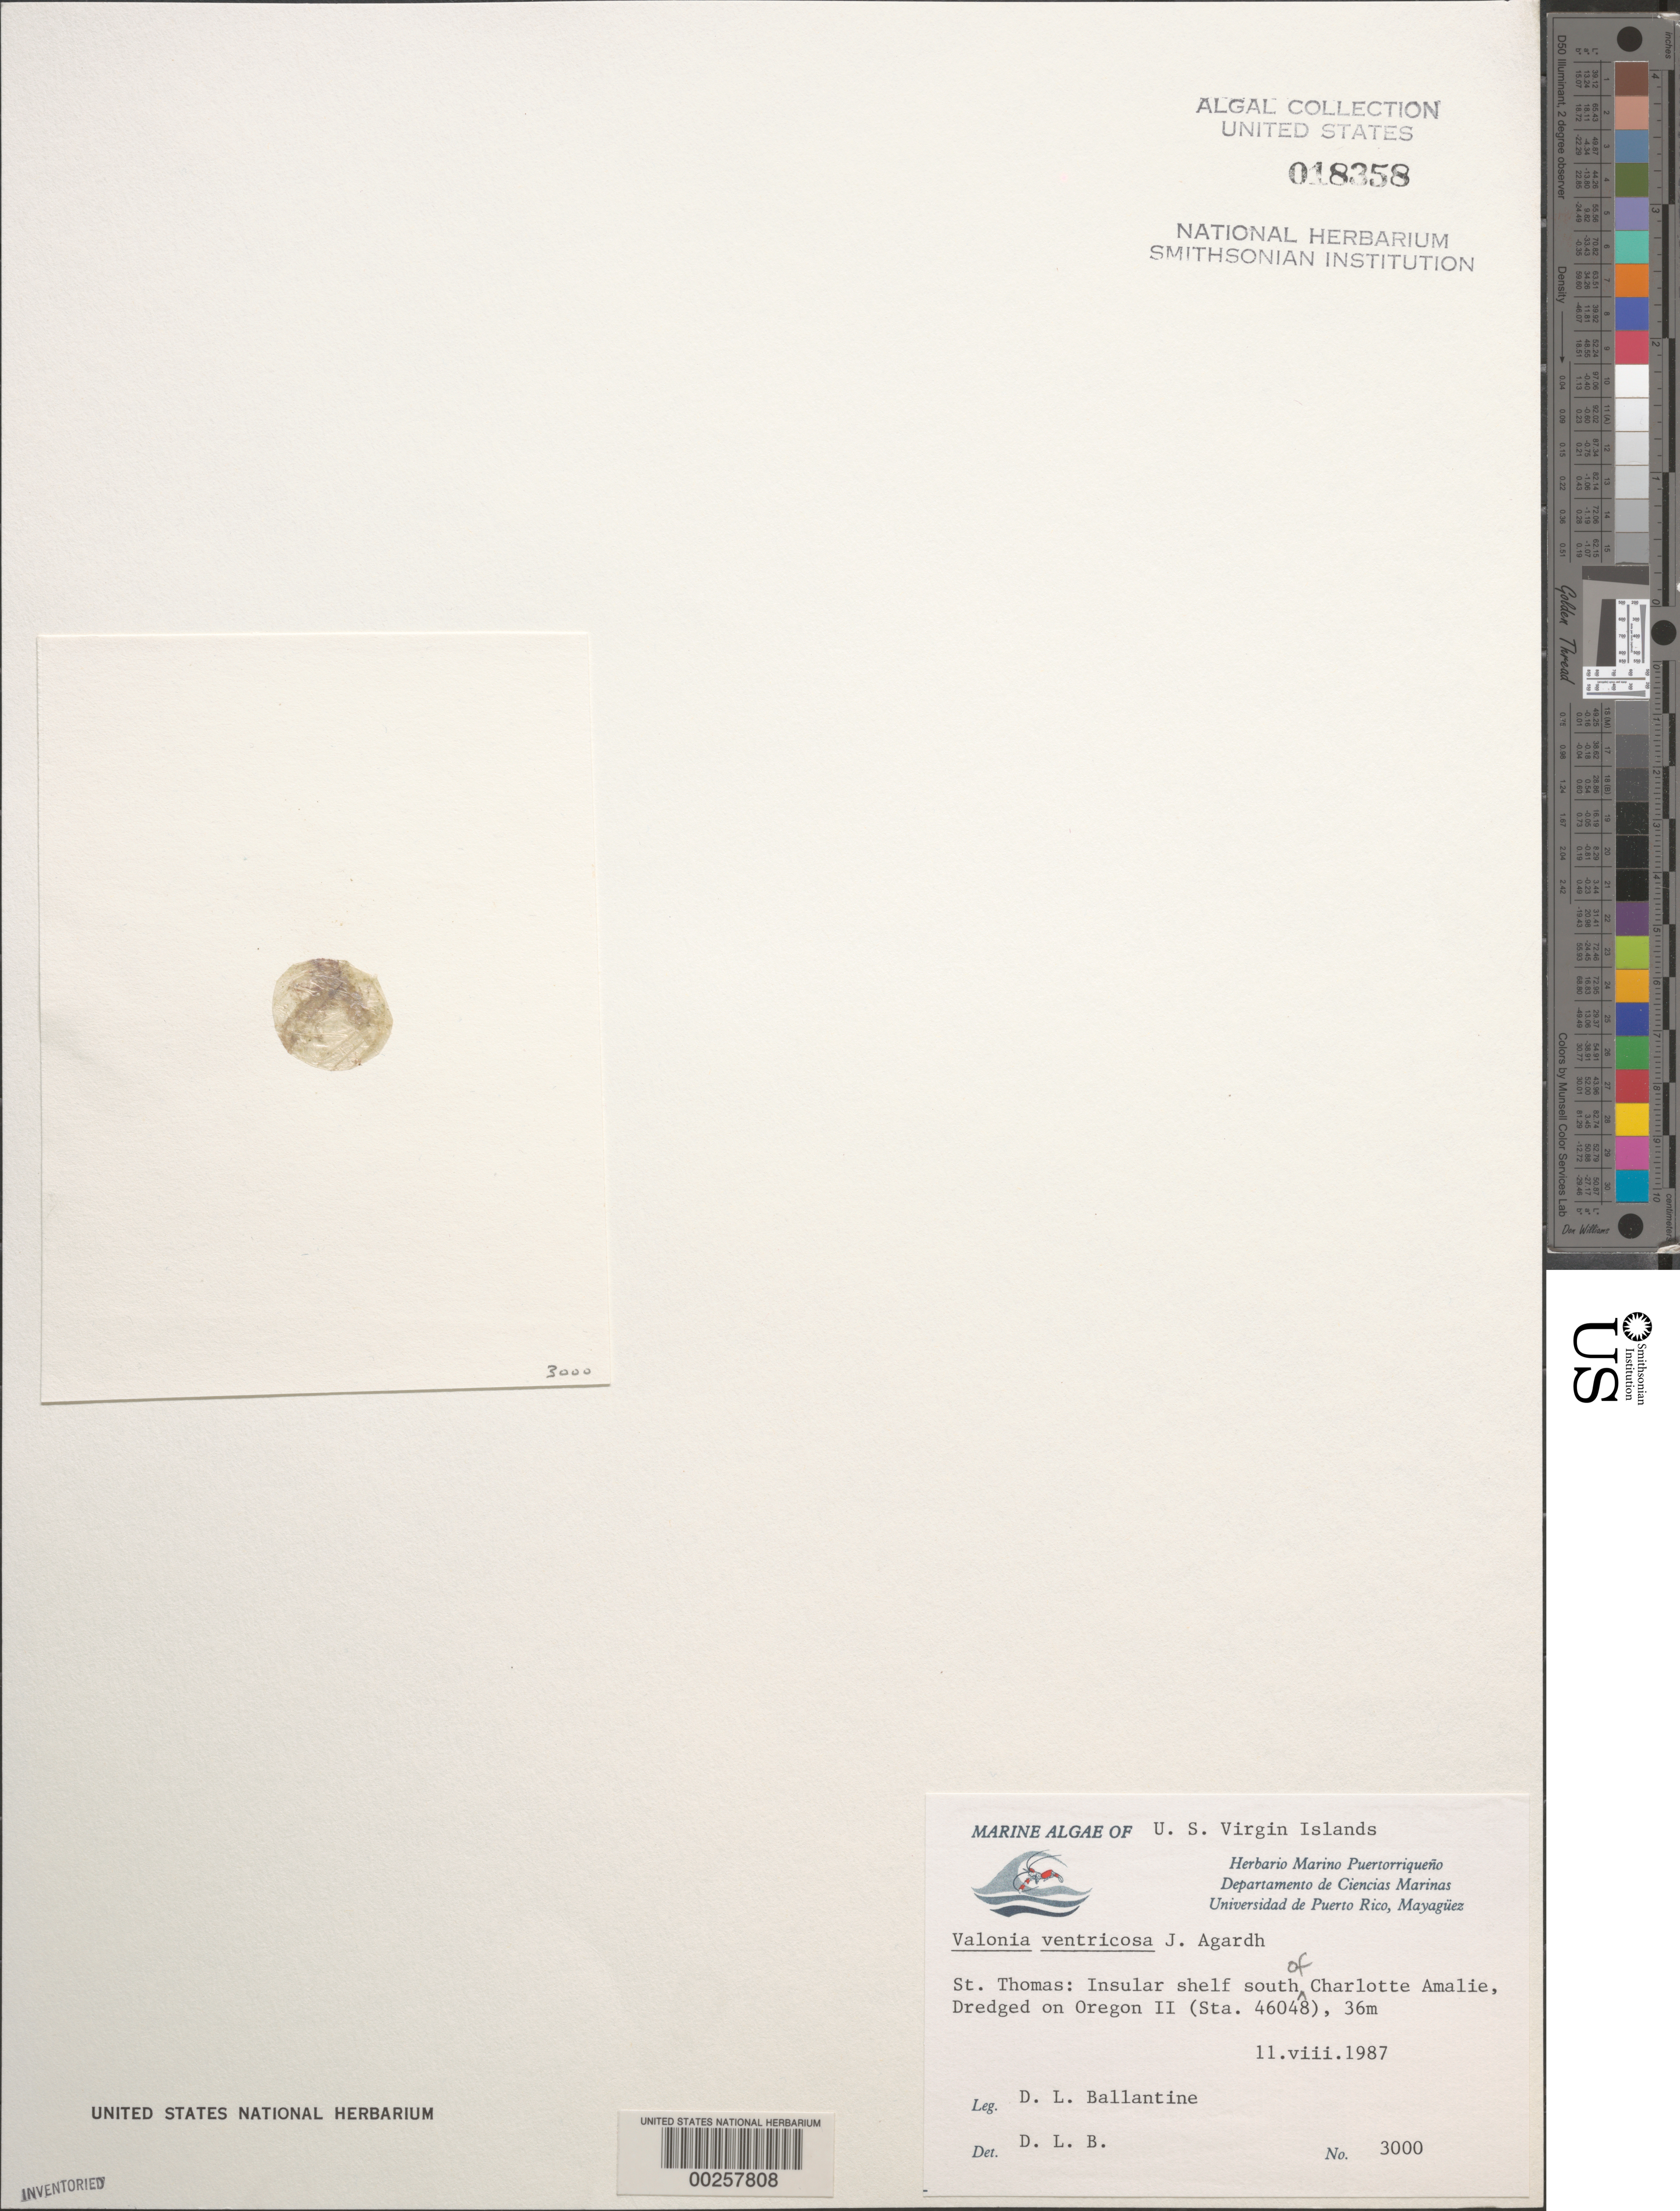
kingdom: Plantae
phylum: Chlorophyta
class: Ulvophyceae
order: Siphonocladales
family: Valoniaceae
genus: Valonia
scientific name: Valonia ventricosa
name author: J. Agardh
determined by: Ballantine, D. L.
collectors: D.L. Ballantine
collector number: DLB 3000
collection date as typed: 11 Aug 1987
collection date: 1987-08-11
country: U.S. Virgin Islands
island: St. Thomas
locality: South of Charlotte Amalie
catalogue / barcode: US 18358